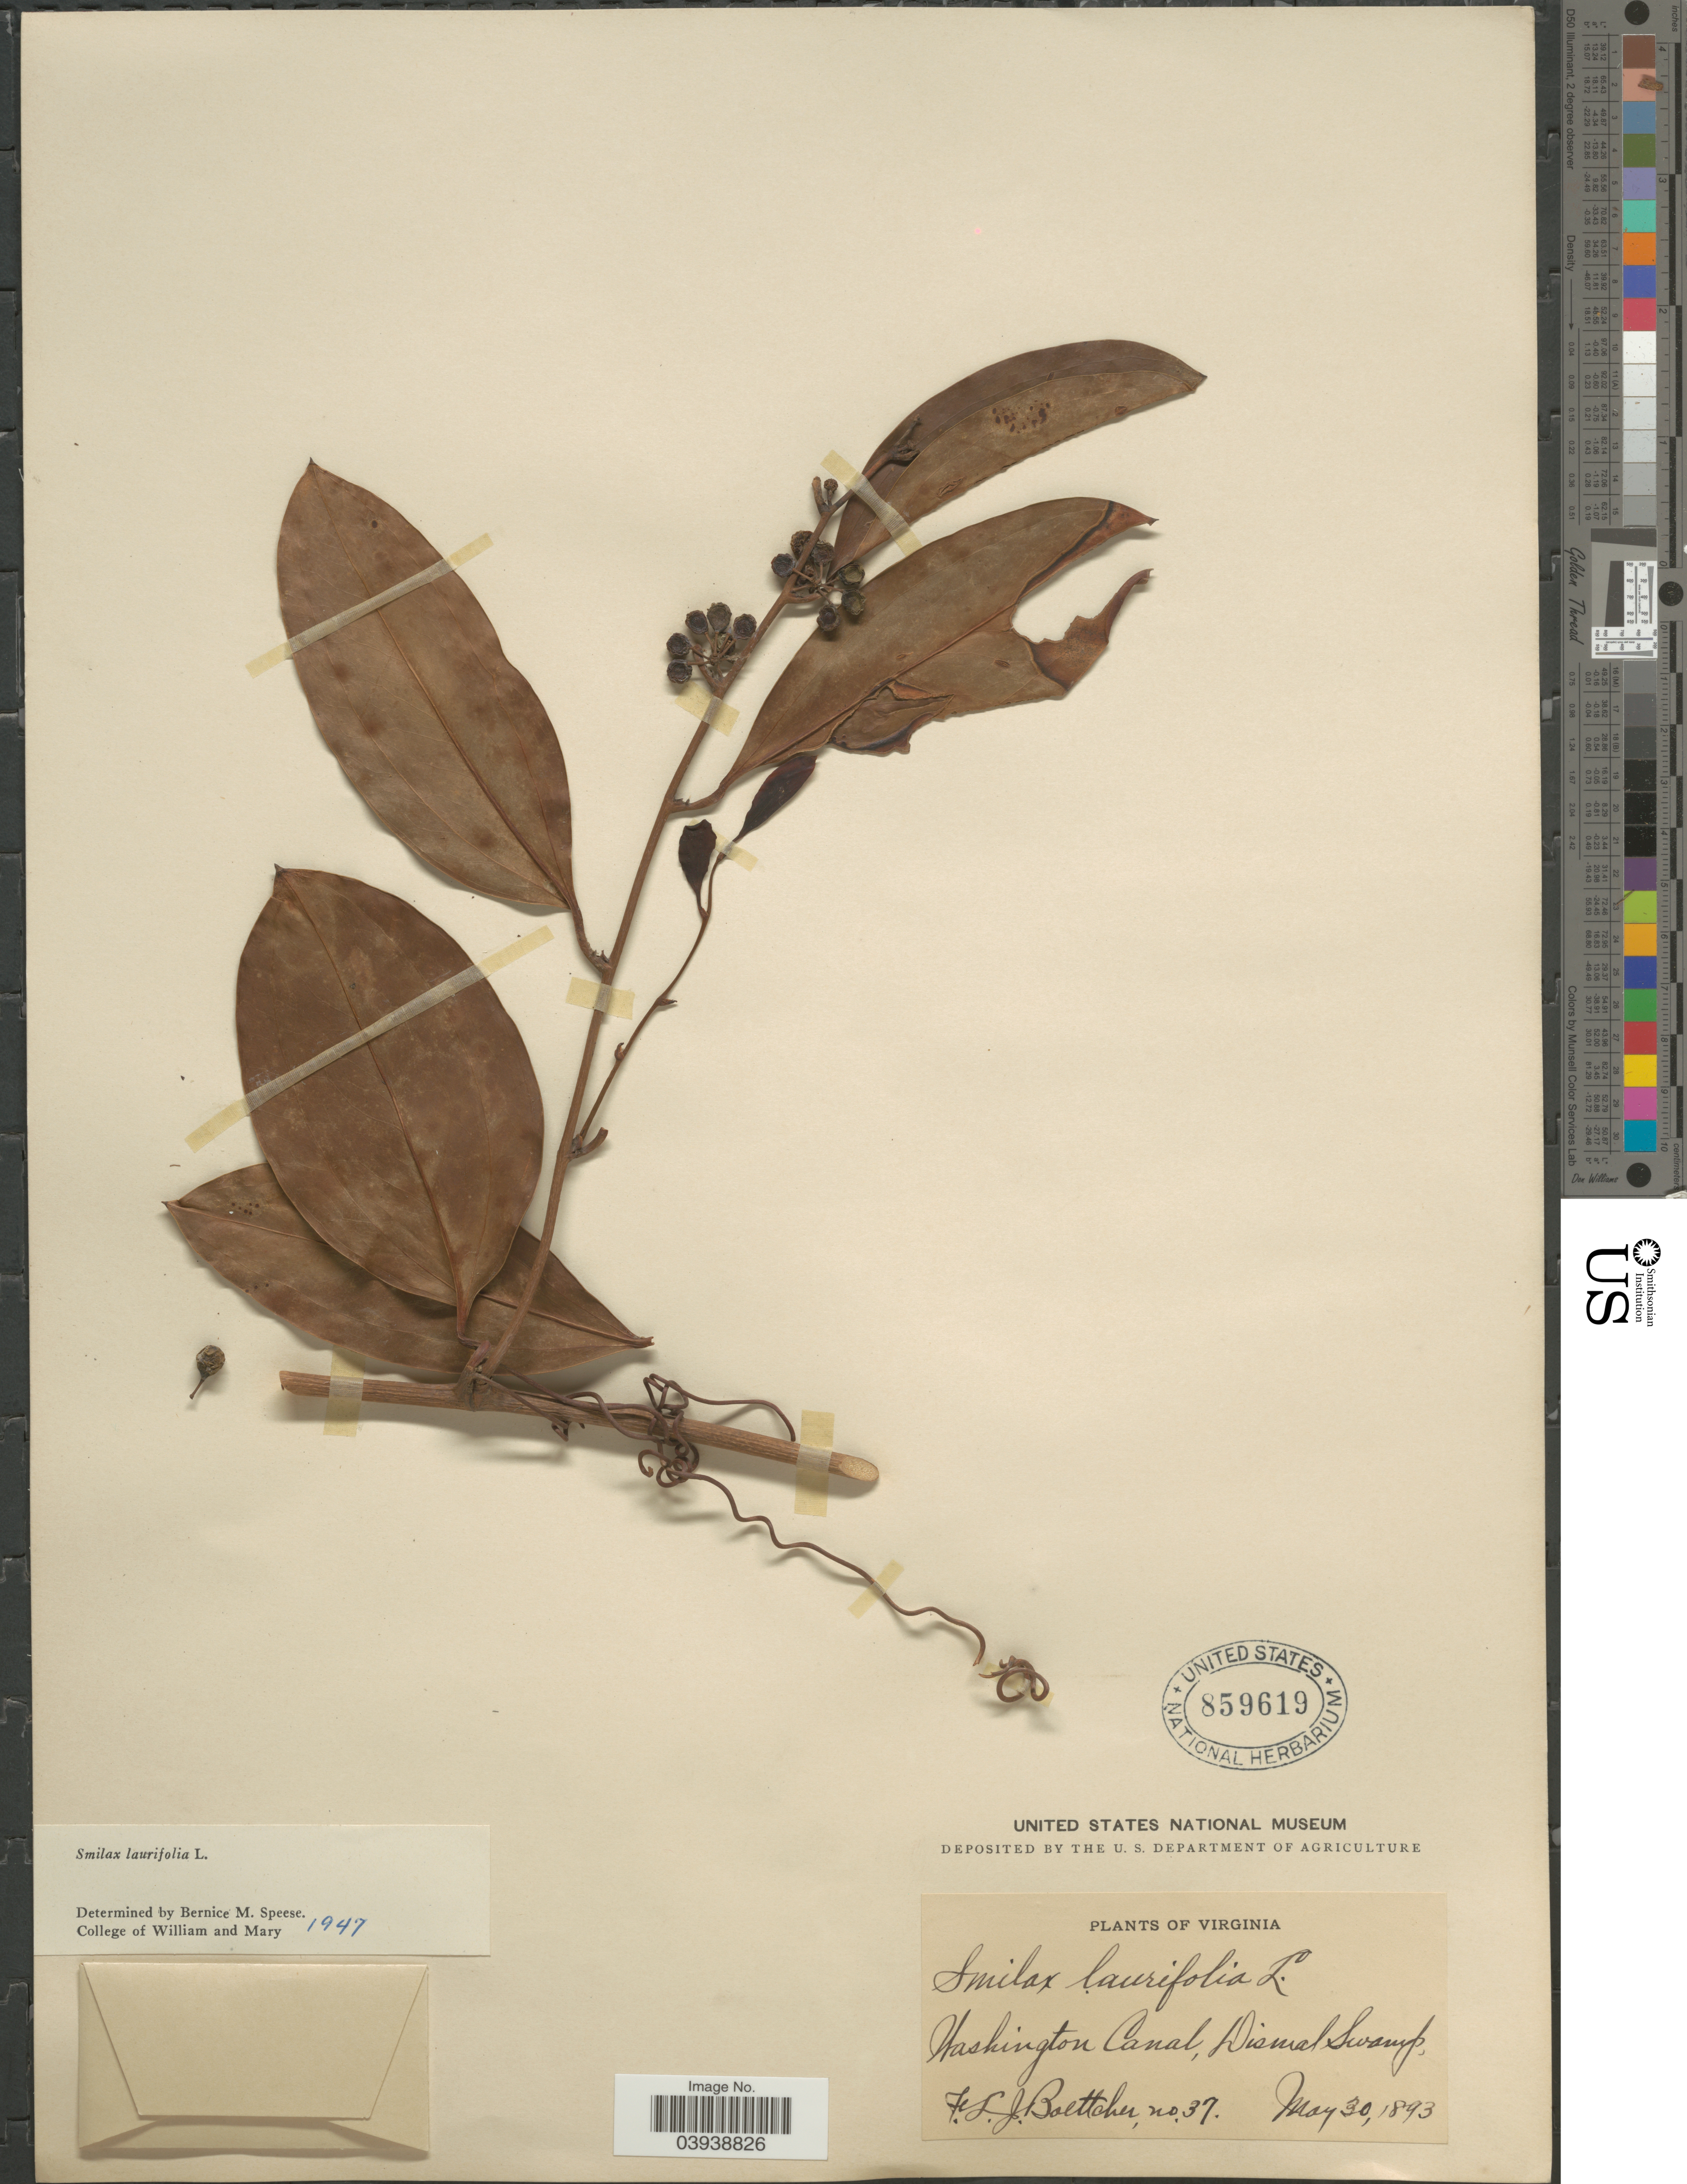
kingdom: Plantae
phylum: Tracheophyta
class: Liliopsida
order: Liliales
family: Smilacaceae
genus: Smilax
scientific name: Smilax laurifolia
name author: L.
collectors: F. Boettcher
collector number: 37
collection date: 1893-05-30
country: United States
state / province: Virginia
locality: Washington Canal, Dismal Swamp.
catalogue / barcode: US 859619